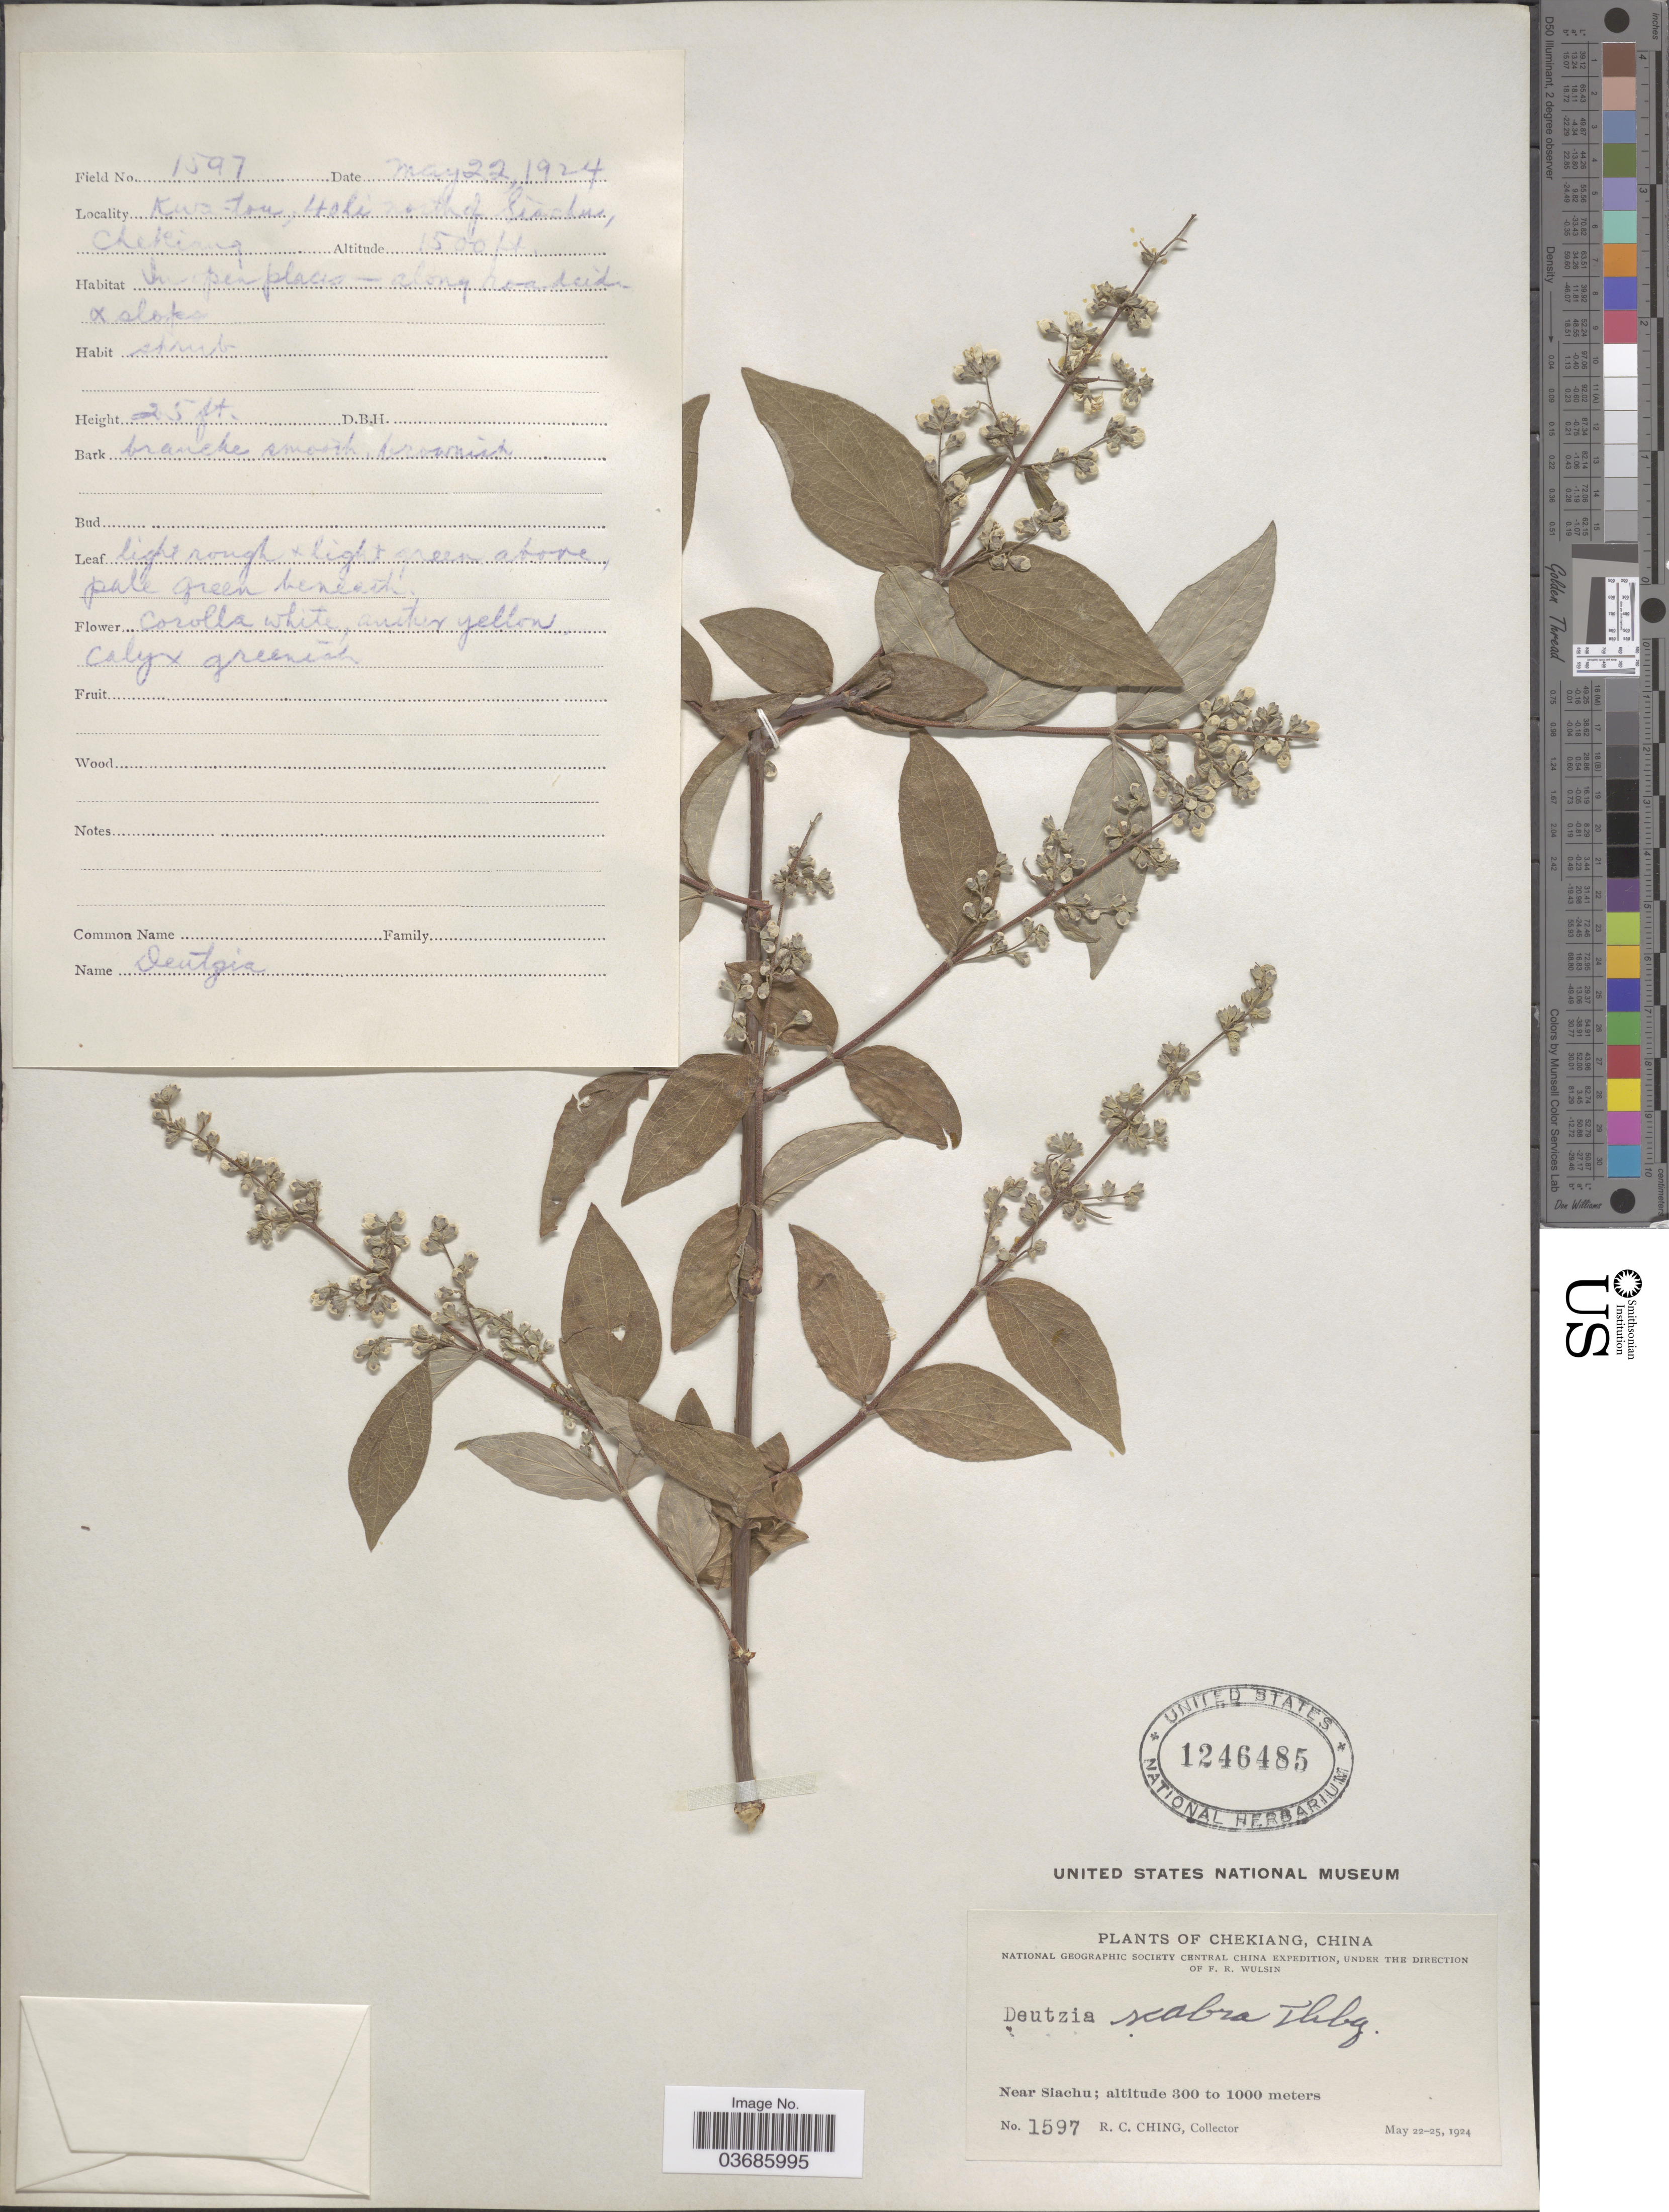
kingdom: Plantae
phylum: Tracheophyta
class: Magnoliopsida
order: Cornales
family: Hydrangeaceae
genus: Deutzia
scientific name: Deutzia scabra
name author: Thunb.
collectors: R. C. Ching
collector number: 1597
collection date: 1924-05-22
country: China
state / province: Zhejiang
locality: Chekiang. National Geographic Society Central China Expedition. Near Siachu. Kwa-tou [interpreted], 40 li north of Siachu.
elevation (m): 457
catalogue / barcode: US 1246485